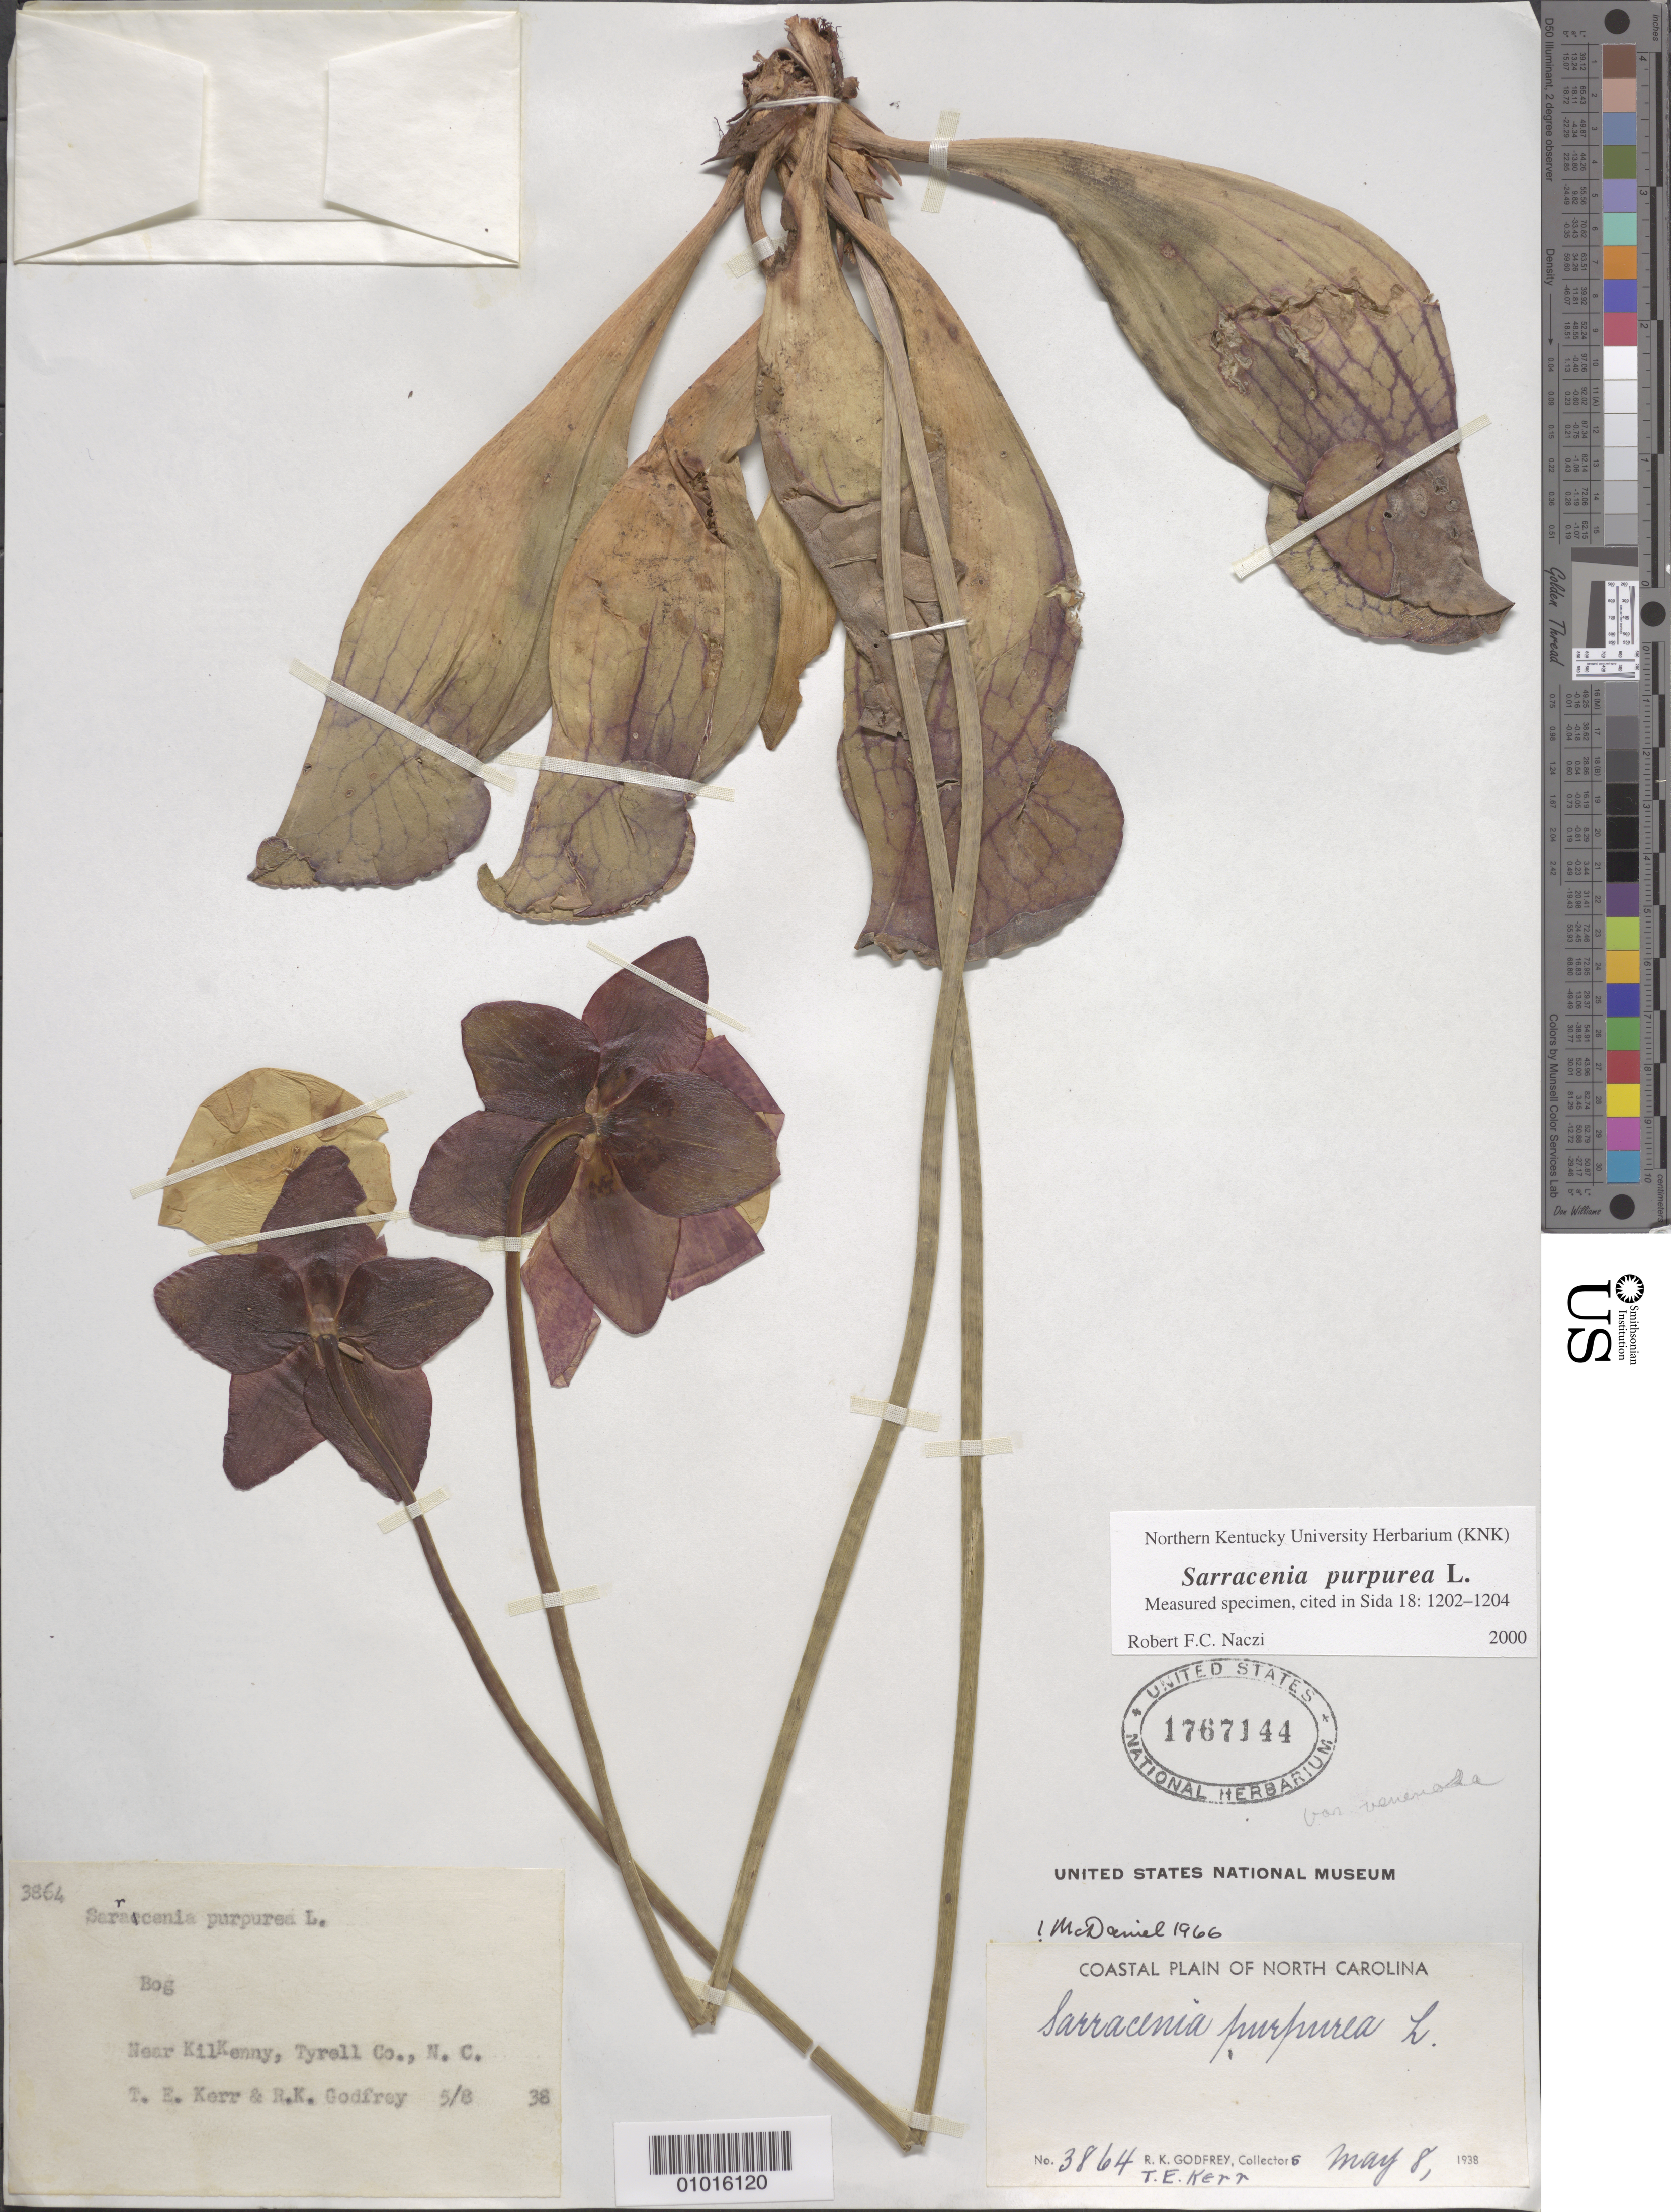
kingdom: Plantae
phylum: Tracheophyta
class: Magnoliopsida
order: Ericales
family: Sarraceniaceae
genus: Sarracenia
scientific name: Sarracenia purpurea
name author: L.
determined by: Naczi, R. F. C.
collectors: R. K. Godfrey & T. E. Kerr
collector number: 3865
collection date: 1938-05-08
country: United States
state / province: North Carolina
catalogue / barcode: US 1767144